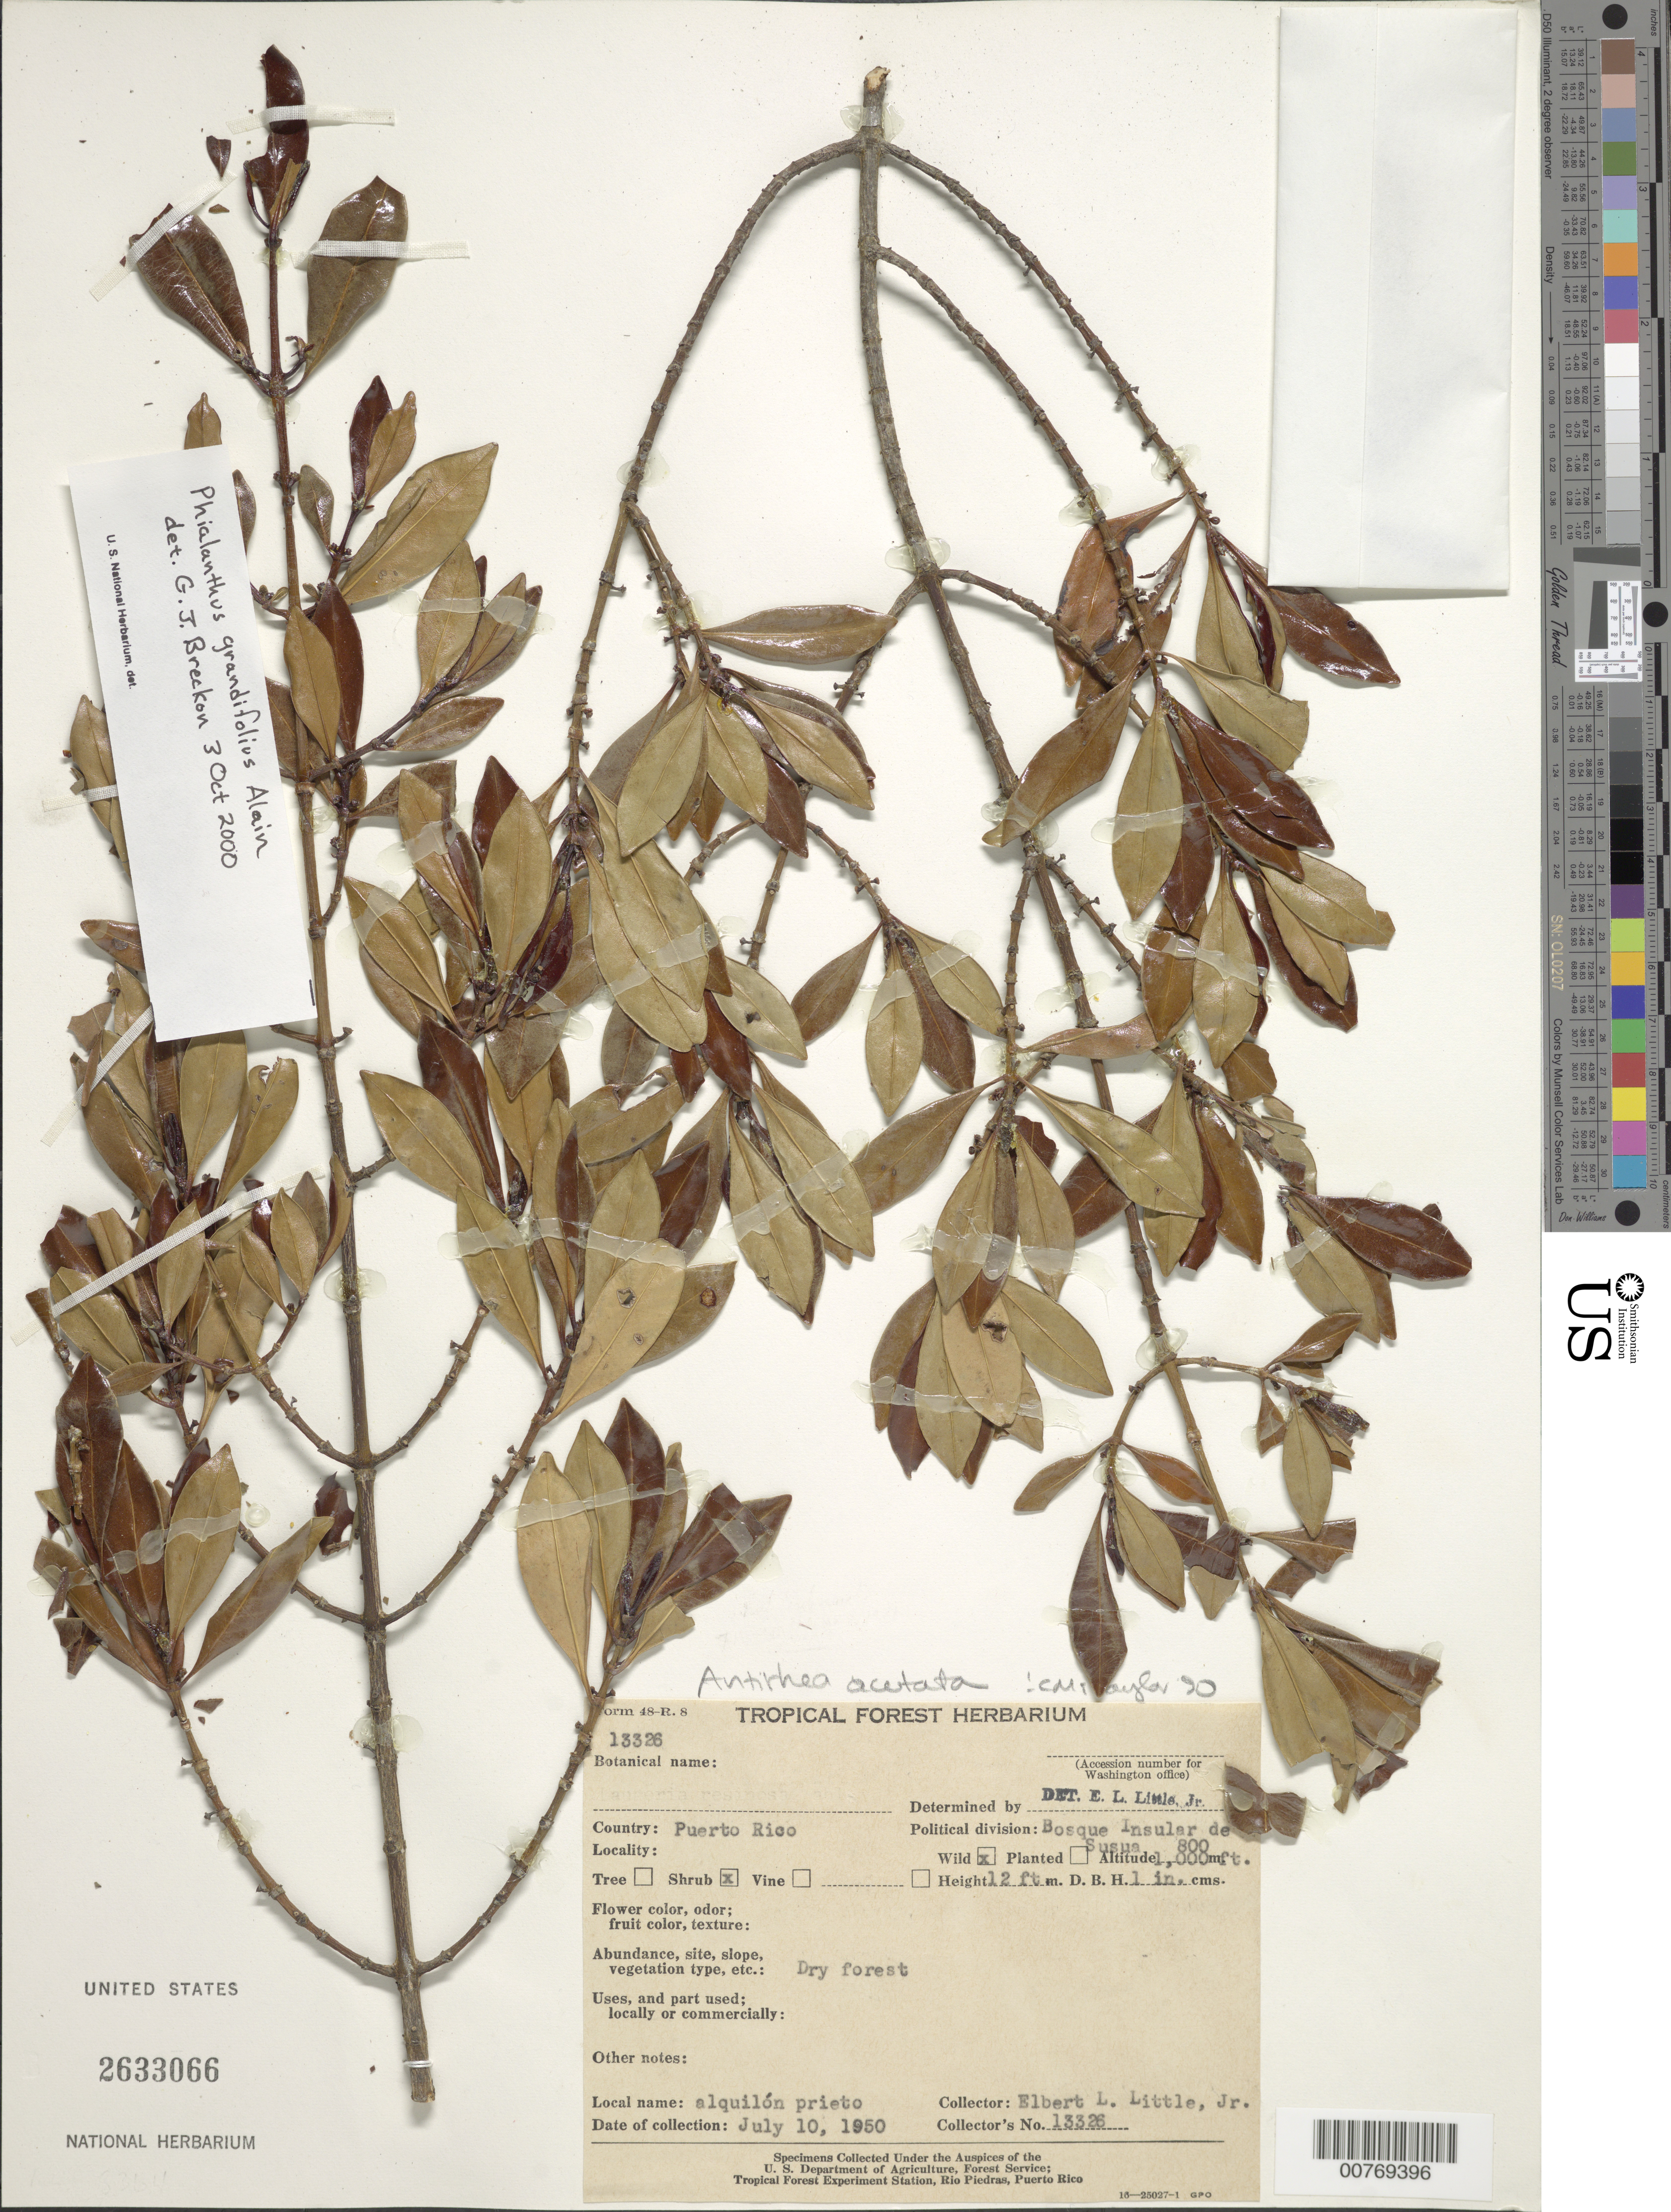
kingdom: Plantae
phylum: Tracheophyta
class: Magnoliopsida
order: Gentianales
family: Rubiaceae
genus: Phialanthus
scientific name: Phialanthus grandifolius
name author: Alain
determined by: Breckon, Gary J.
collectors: E. L. Little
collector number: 13326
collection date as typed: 10 Jul 1950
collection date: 1950-07-10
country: Puerto Rico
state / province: Sabana Grande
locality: Bosque Insular de Susúa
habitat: Dry forest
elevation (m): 244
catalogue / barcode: US 2633066